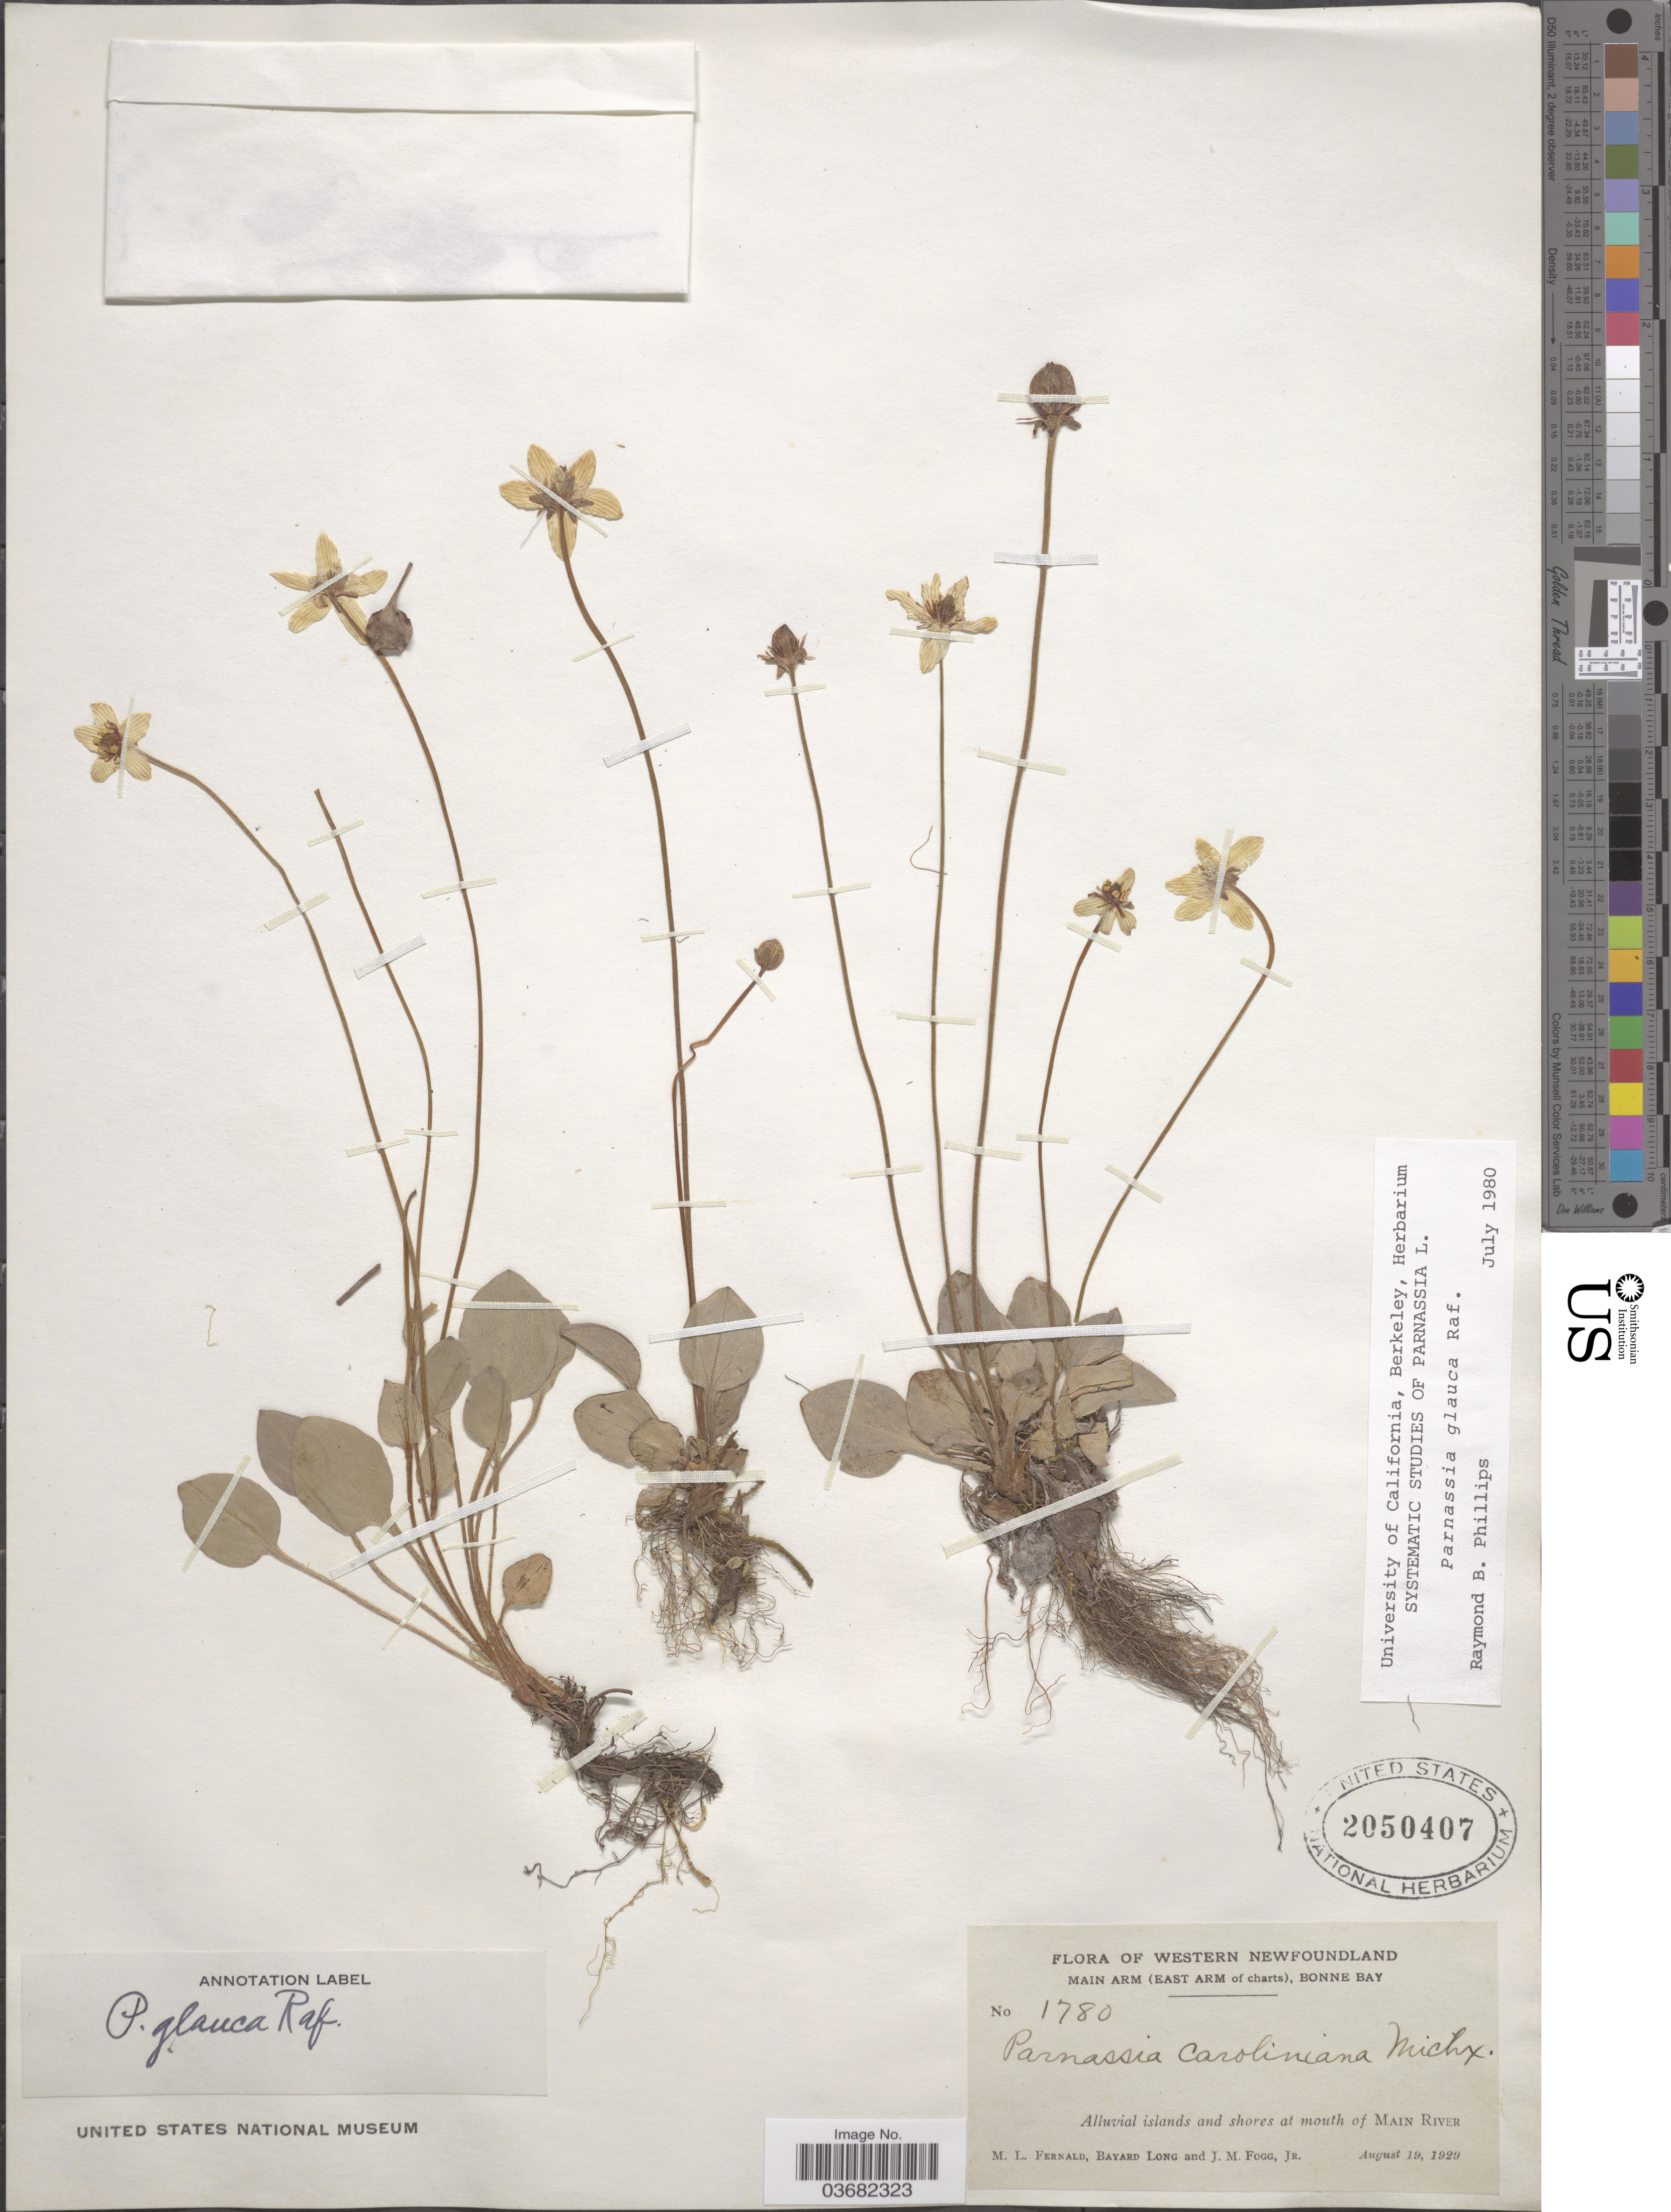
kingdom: Plantae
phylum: Tracheophyta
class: Magnoliopsida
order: Celastrales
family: Parnassiaceae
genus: Parnassia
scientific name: Parnassia glauca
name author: Raf.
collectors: M. L. Fernald, B. Long & J. Fogg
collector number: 1780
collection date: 1929-08-19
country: Canada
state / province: Newfoundland and Labrador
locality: Western Newfoundland. Main Arm (East Arm of charts), Bonne Bay. Alluvial islands and shores at mouth of Main River.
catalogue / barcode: US 2050407